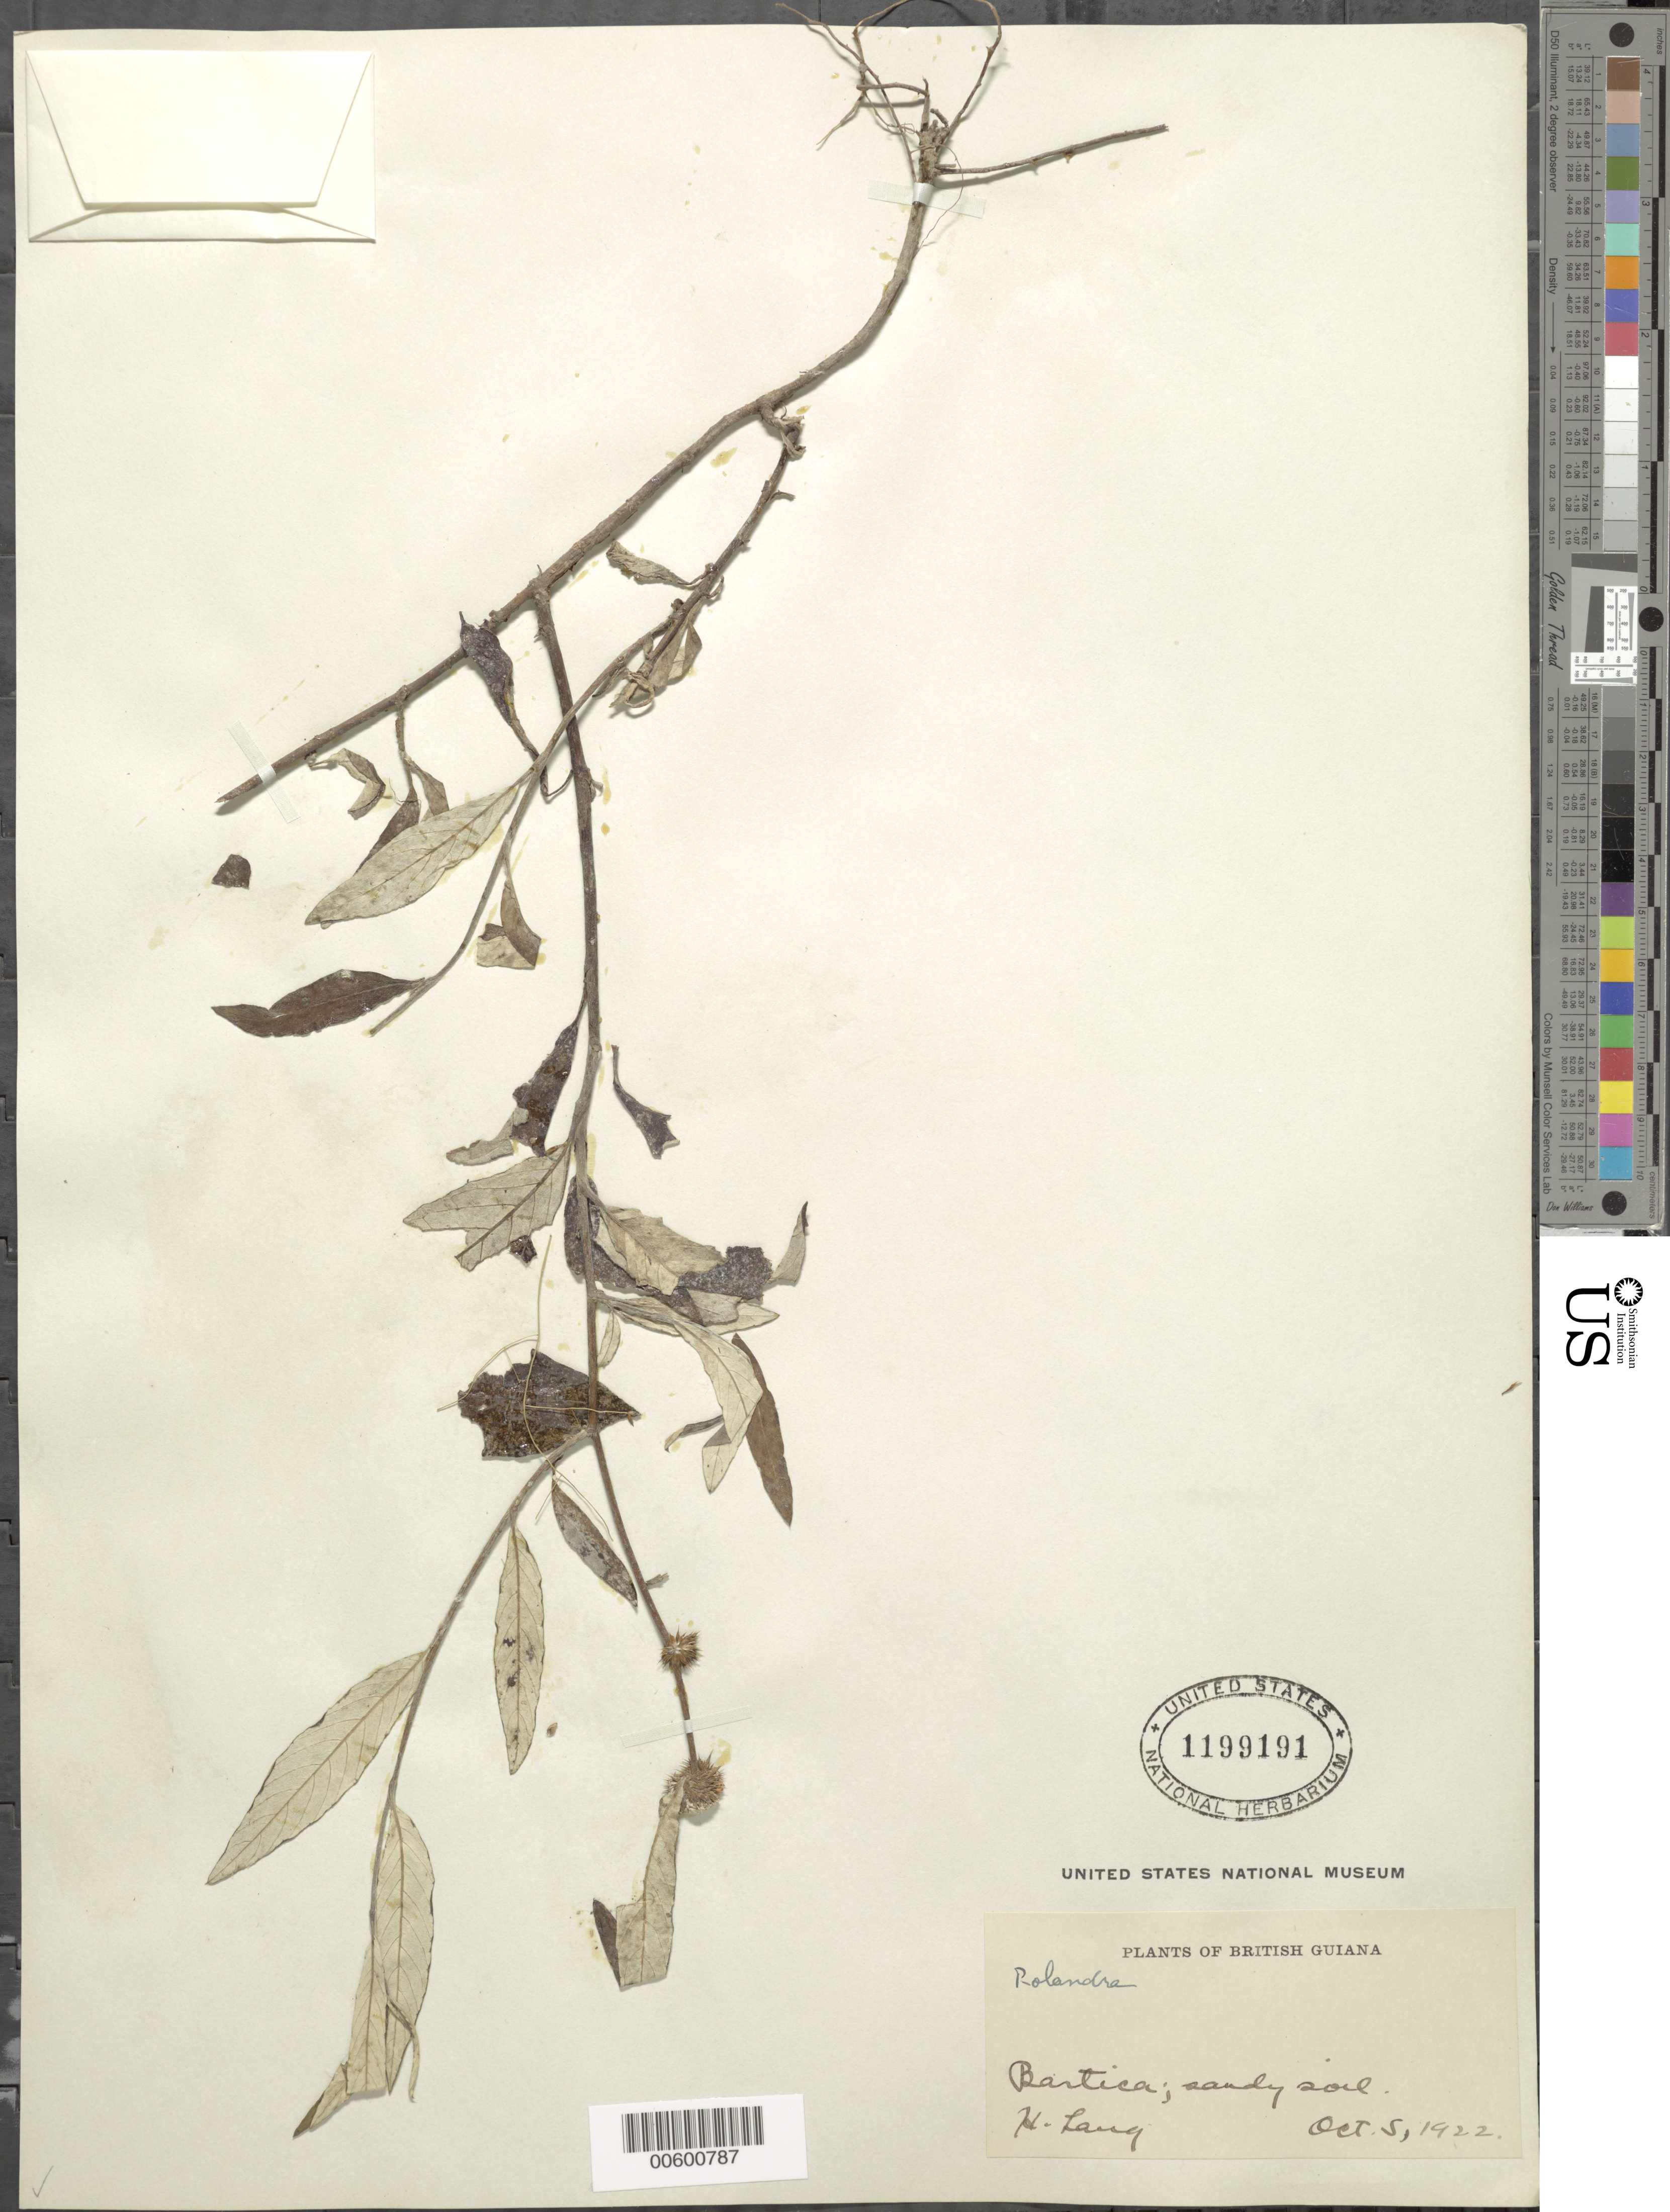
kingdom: Plantae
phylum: Tracheophyta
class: Magnoliopsida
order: Asterales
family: Asteraceae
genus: Rolandra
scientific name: Rolandra fruticosa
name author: (L.) Kuntze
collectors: H. Lang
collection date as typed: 5-Oct-22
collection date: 1922-10-05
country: Guyana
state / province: Cuyuni-Mazaruni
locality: Bartica, Essequibo R.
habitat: Sandy soil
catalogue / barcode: US 1199191